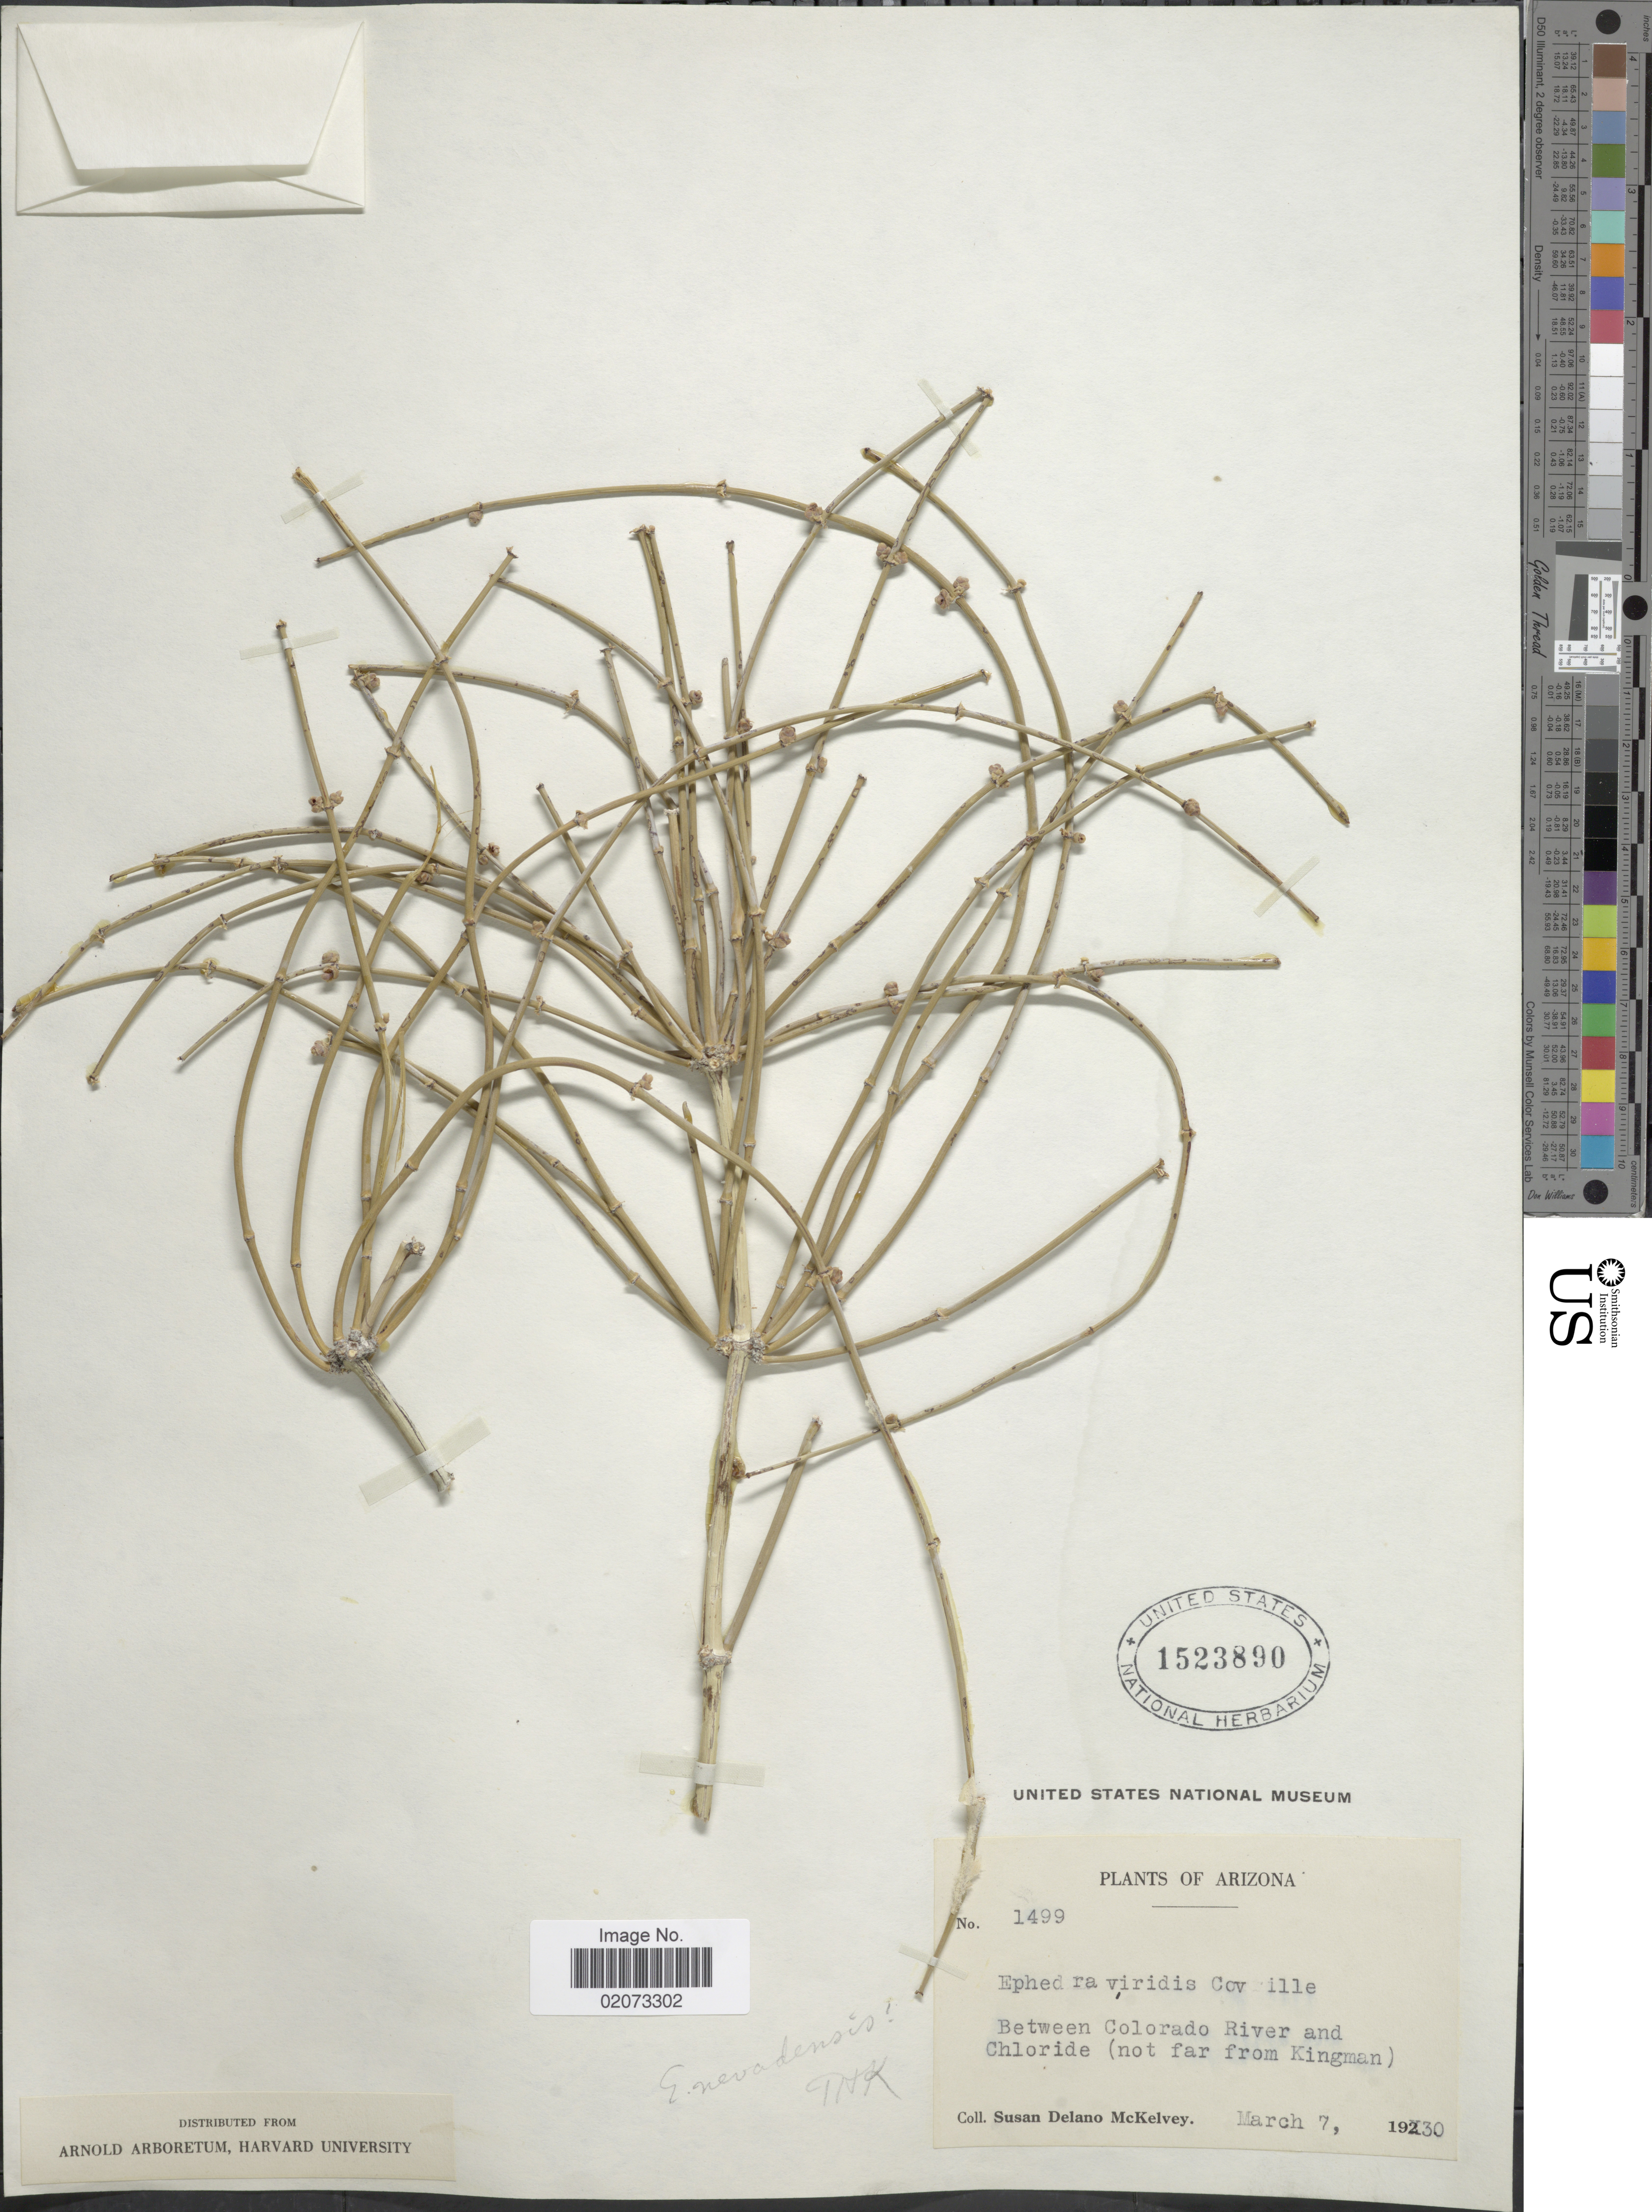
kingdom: Plantae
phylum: Tracheophyta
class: Gnetopsida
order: Ephedrales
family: Ephedraceae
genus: Ephedra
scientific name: Ephedra nevadensis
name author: S. Watson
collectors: S. A. McKelvey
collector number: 1499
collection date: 1930-03-07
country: United States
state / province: Arizona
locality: Arizona. Between Colorado River and Chloride (not far from Kingman)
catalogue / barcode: US 1523890